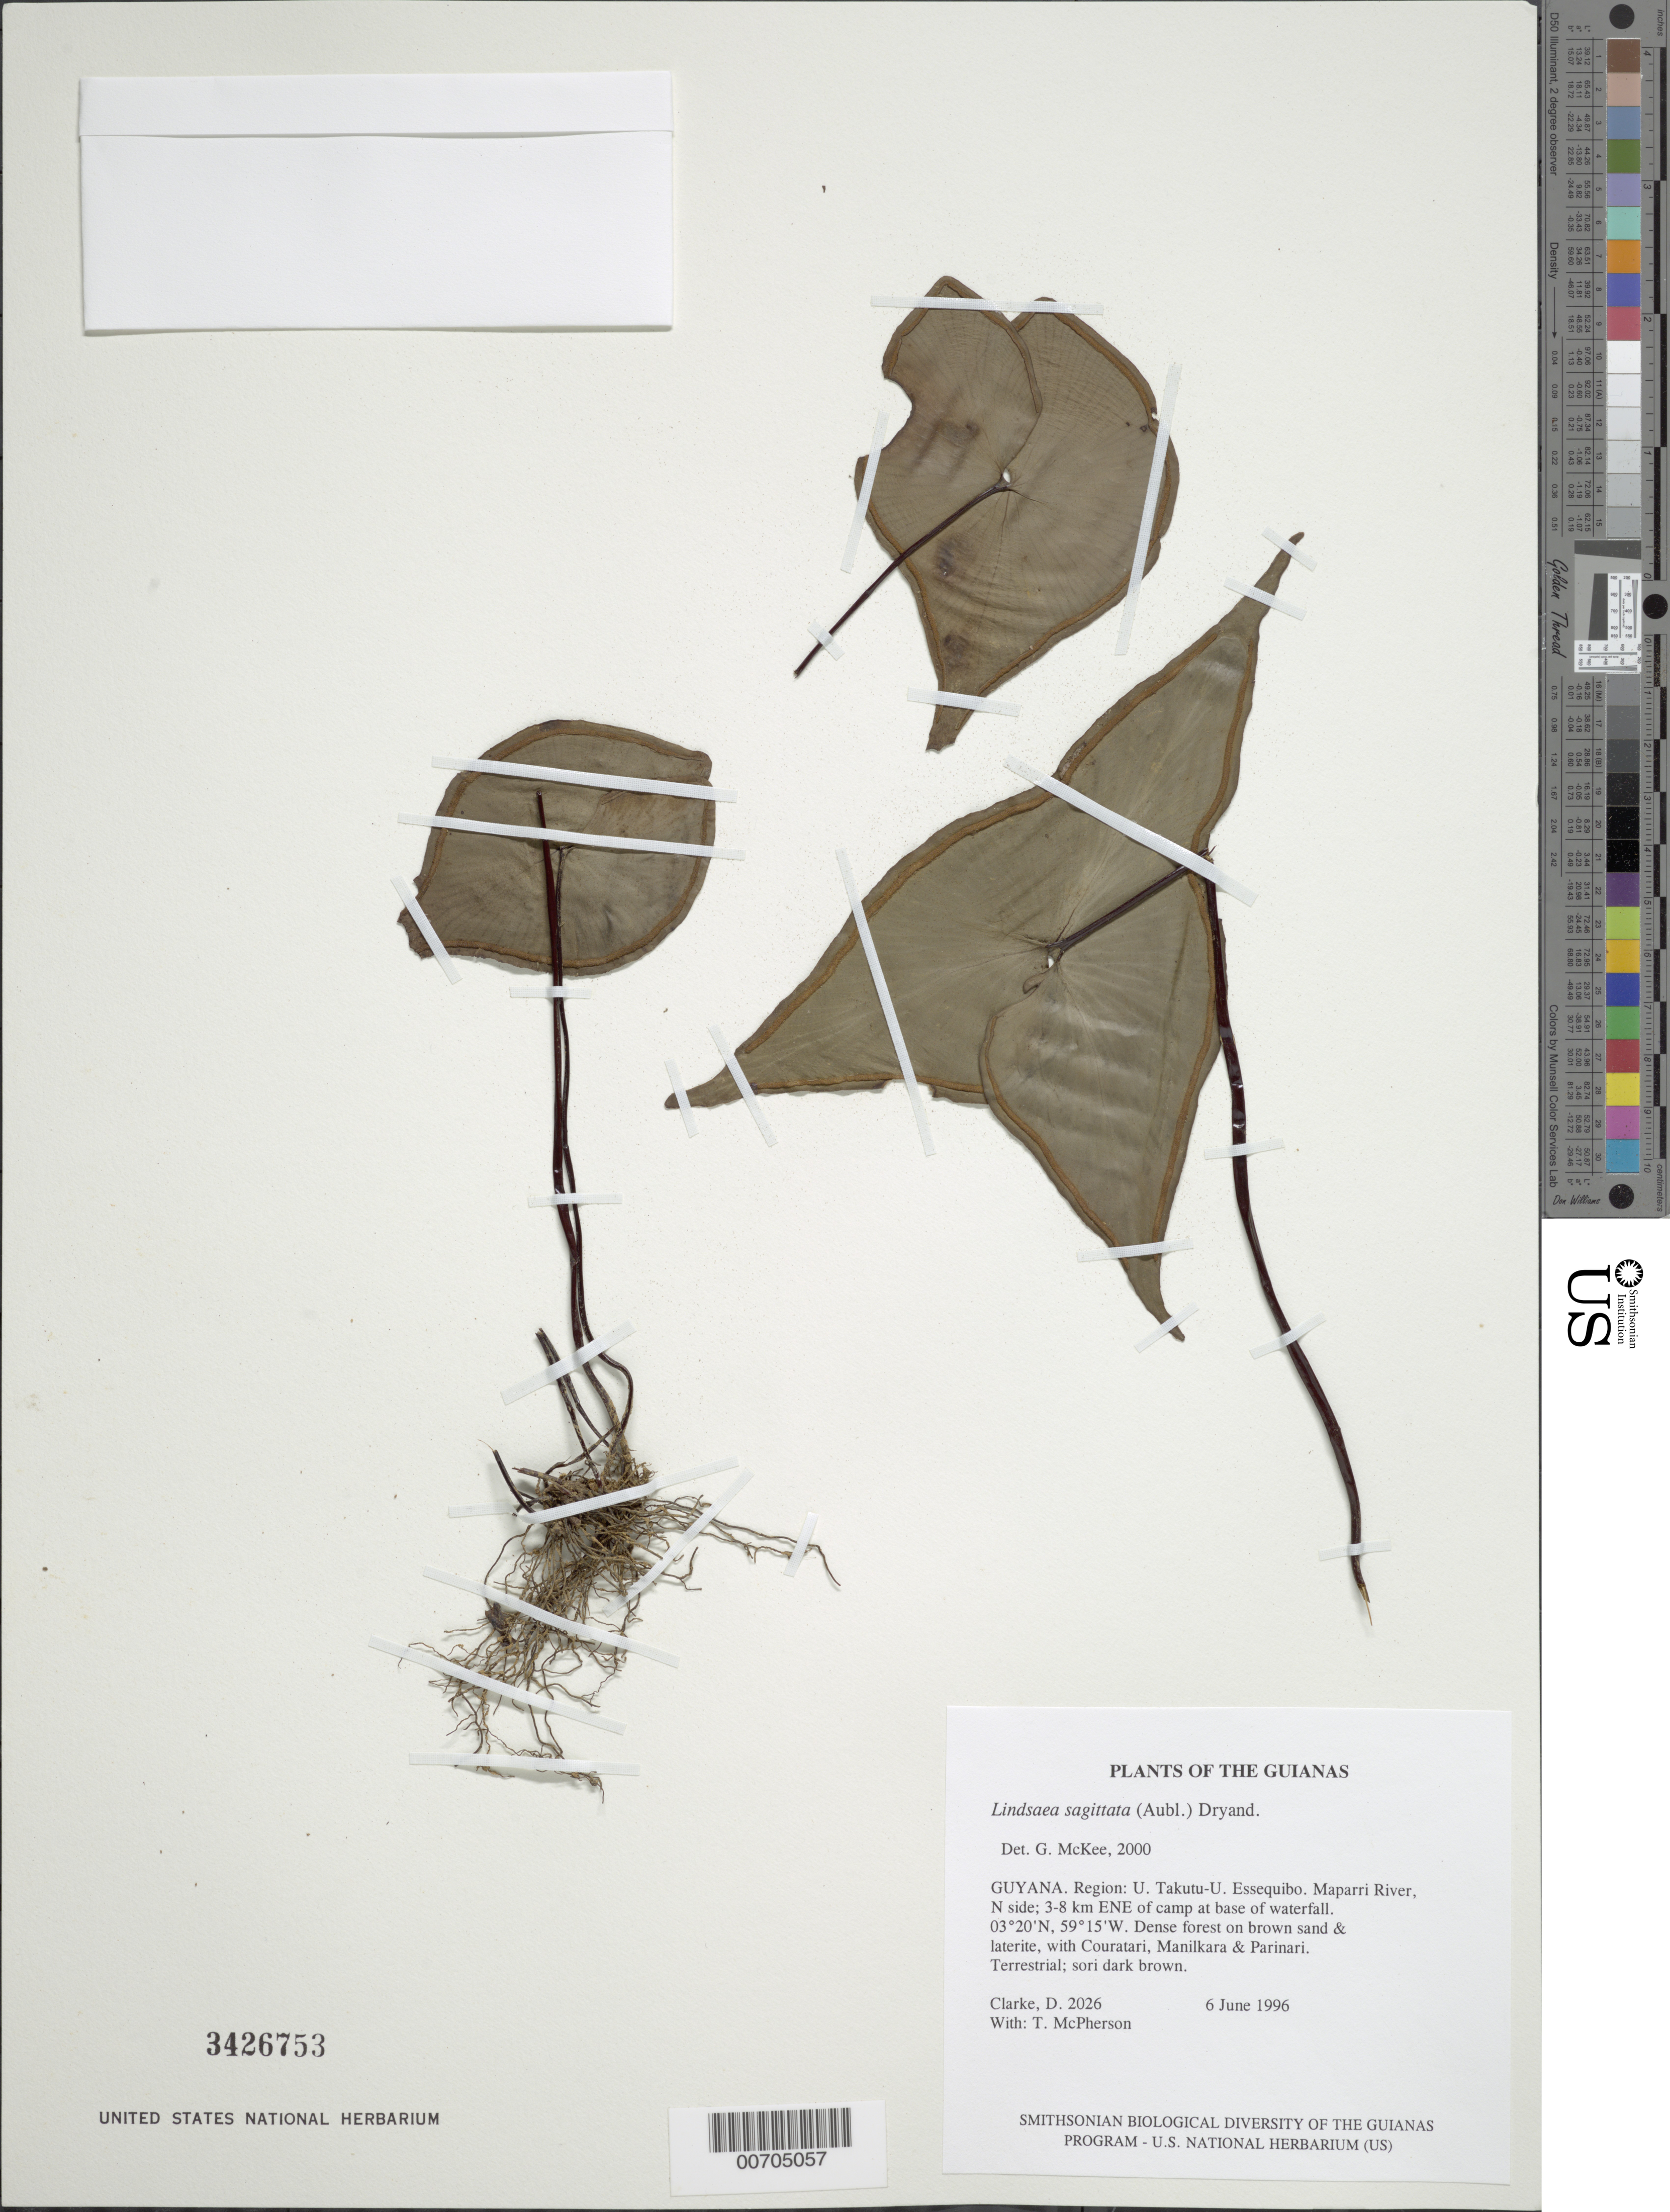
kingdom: Plantae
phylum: Tracheophyta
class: Polypodiopsida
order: Polypodiales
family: Lindsaeaceae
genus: Lindsaea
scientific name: Lindsaea sagittata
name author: (Aubl.) Dryand.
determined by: McKee, G. S., (US), NMNH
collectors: H. D. Clarke & T. McPherson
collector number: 2026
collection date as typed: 6 June 1996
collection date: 1996-06-06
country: Guyana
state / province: U. Takutu-U. Essequibo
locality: Maparri River, N side; 3-8 km ENE of camp at base of waterfall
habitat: Dense forest on brown sand & laterite, with Couratari, Manilkara & Parinari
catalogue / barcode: US 3426753